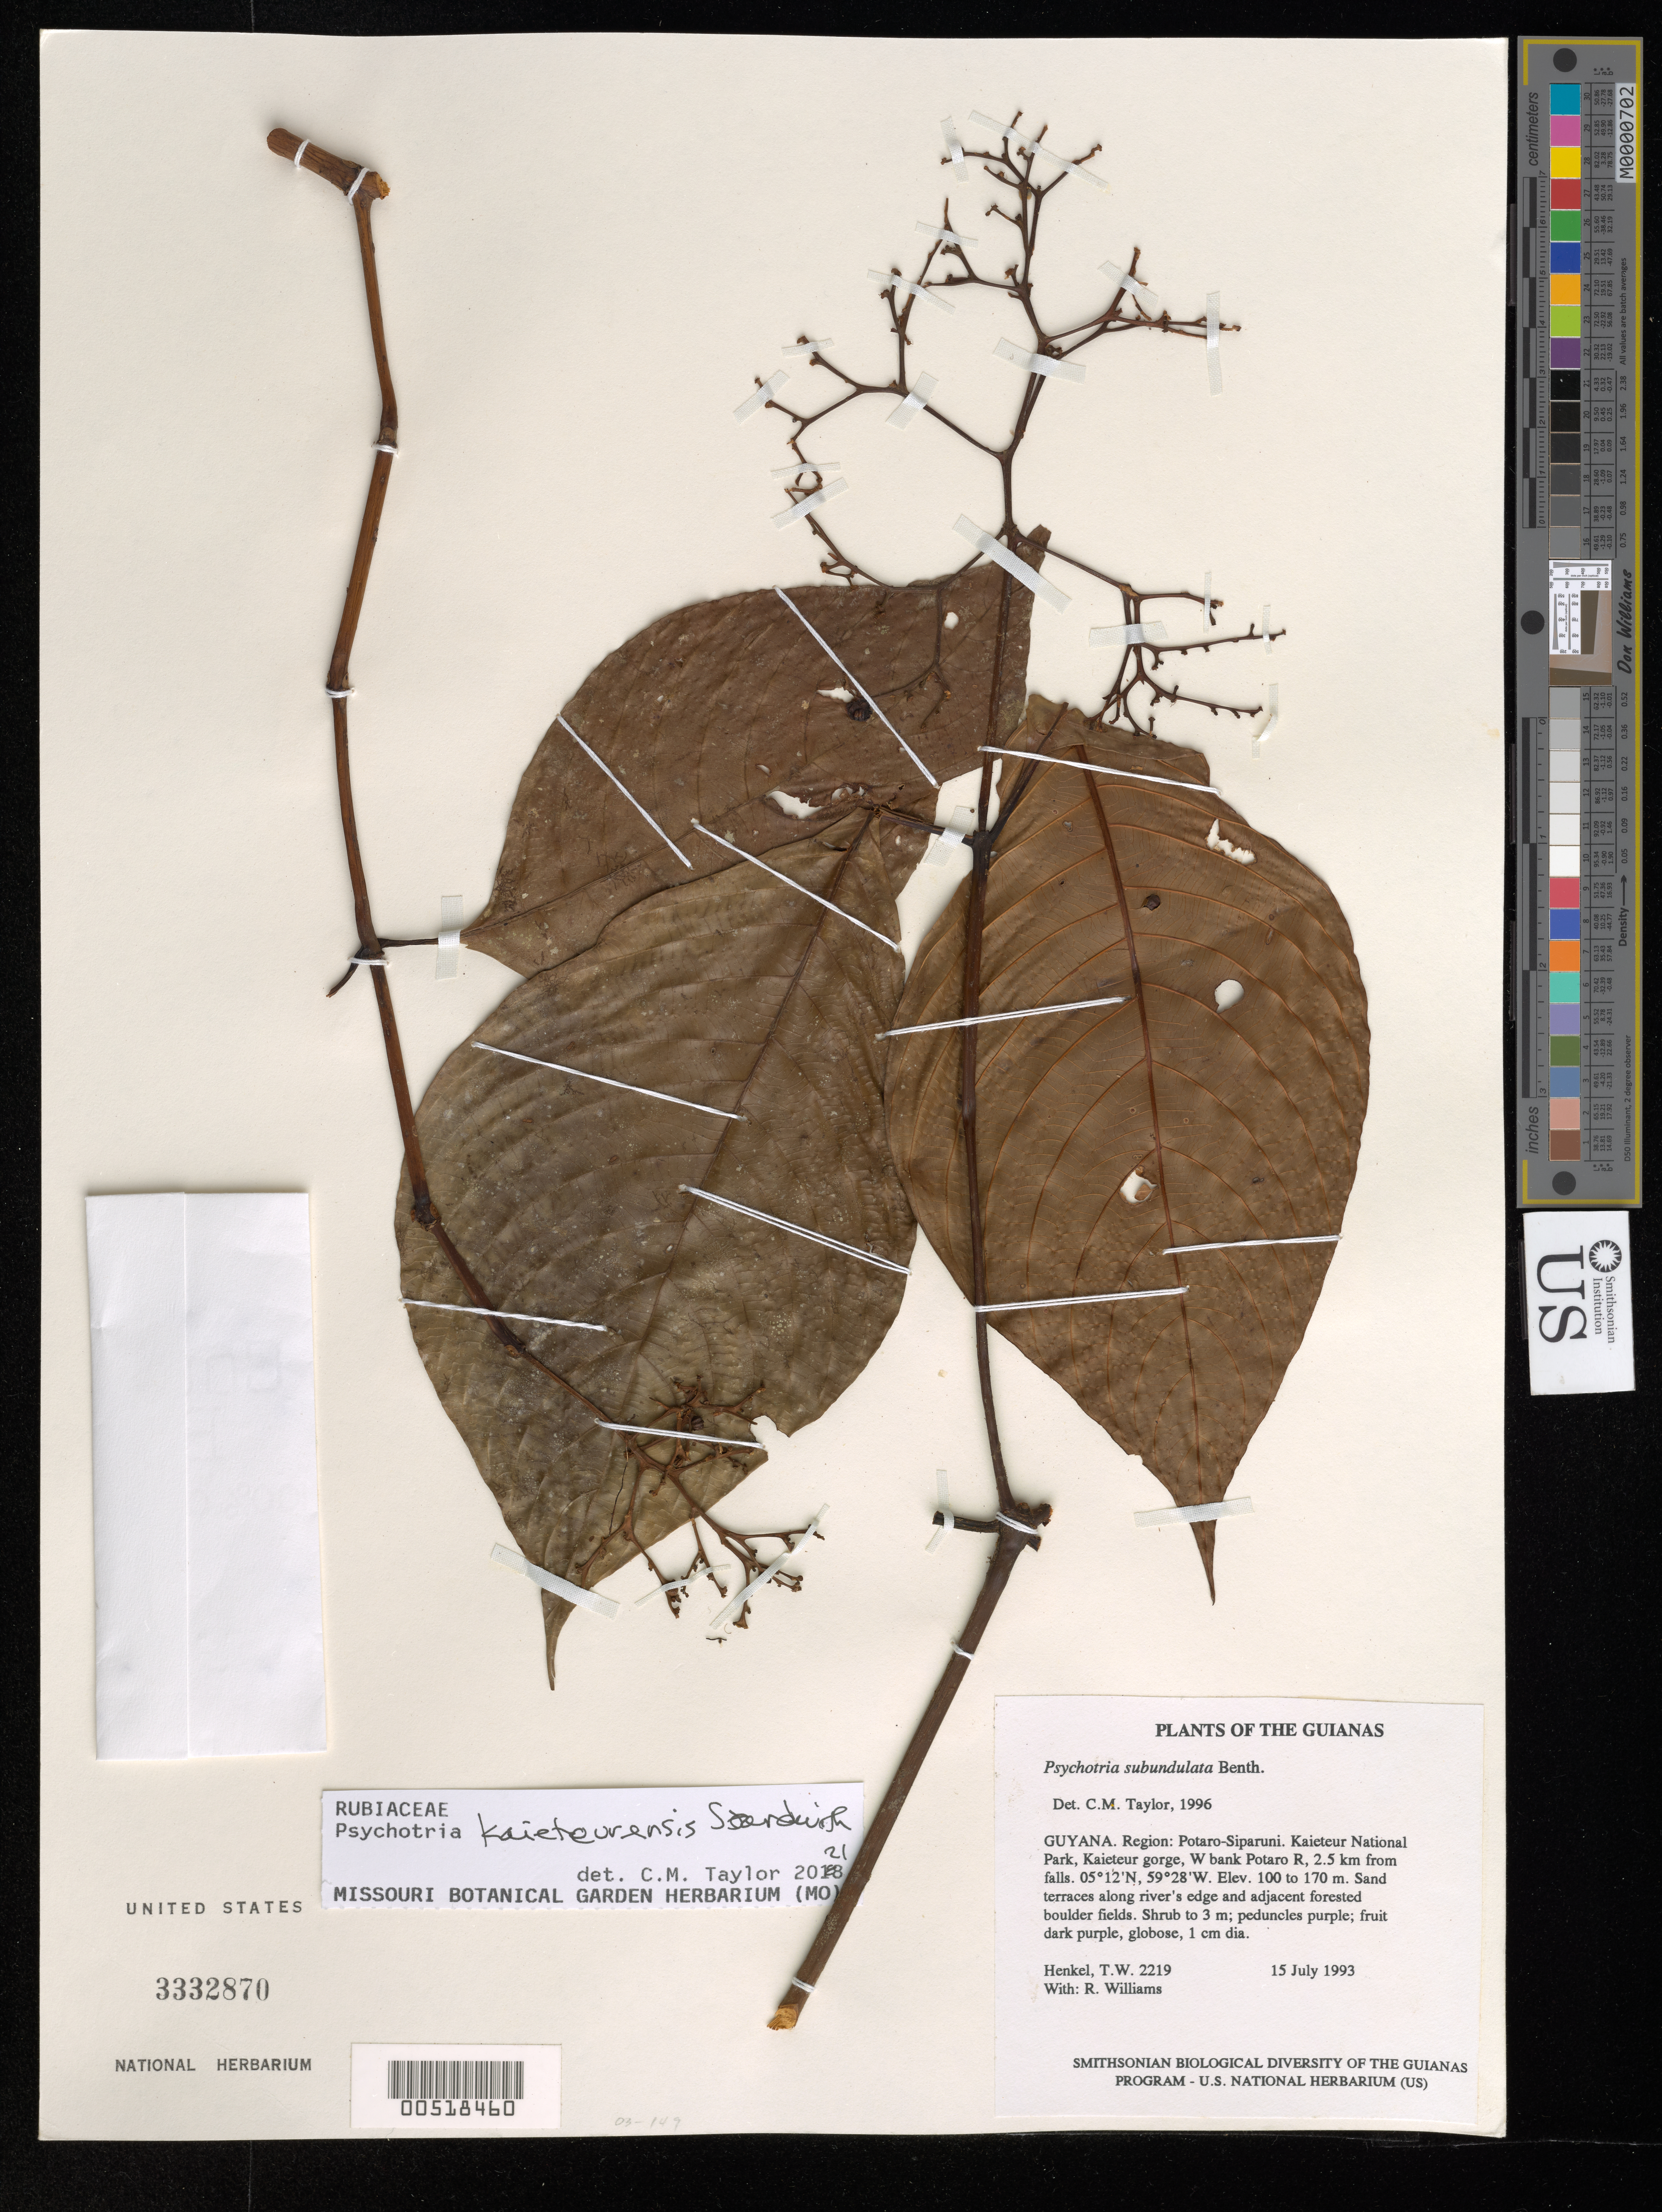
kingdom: Plantae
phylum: Tracheophyta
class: Magnoliopsida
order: Gentianales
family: Rubiaceae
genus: Psychotria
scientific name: Psychotria kaieteurensis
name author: Sandwith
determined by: Taylor, Charlotte M.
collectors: T. Henkel & R. Williams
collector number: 2219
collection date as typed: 15 July 1993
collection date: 1993-07-15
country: Guyana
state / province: Potaro-Siparuni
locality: Kaieteur National Park, Kaieteur gorge, W bank Potaro R, 2.5 km from falls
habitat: Sand terraces along river's edge and adjacent forested boulder fields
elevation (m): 100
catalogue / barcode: US 3332870